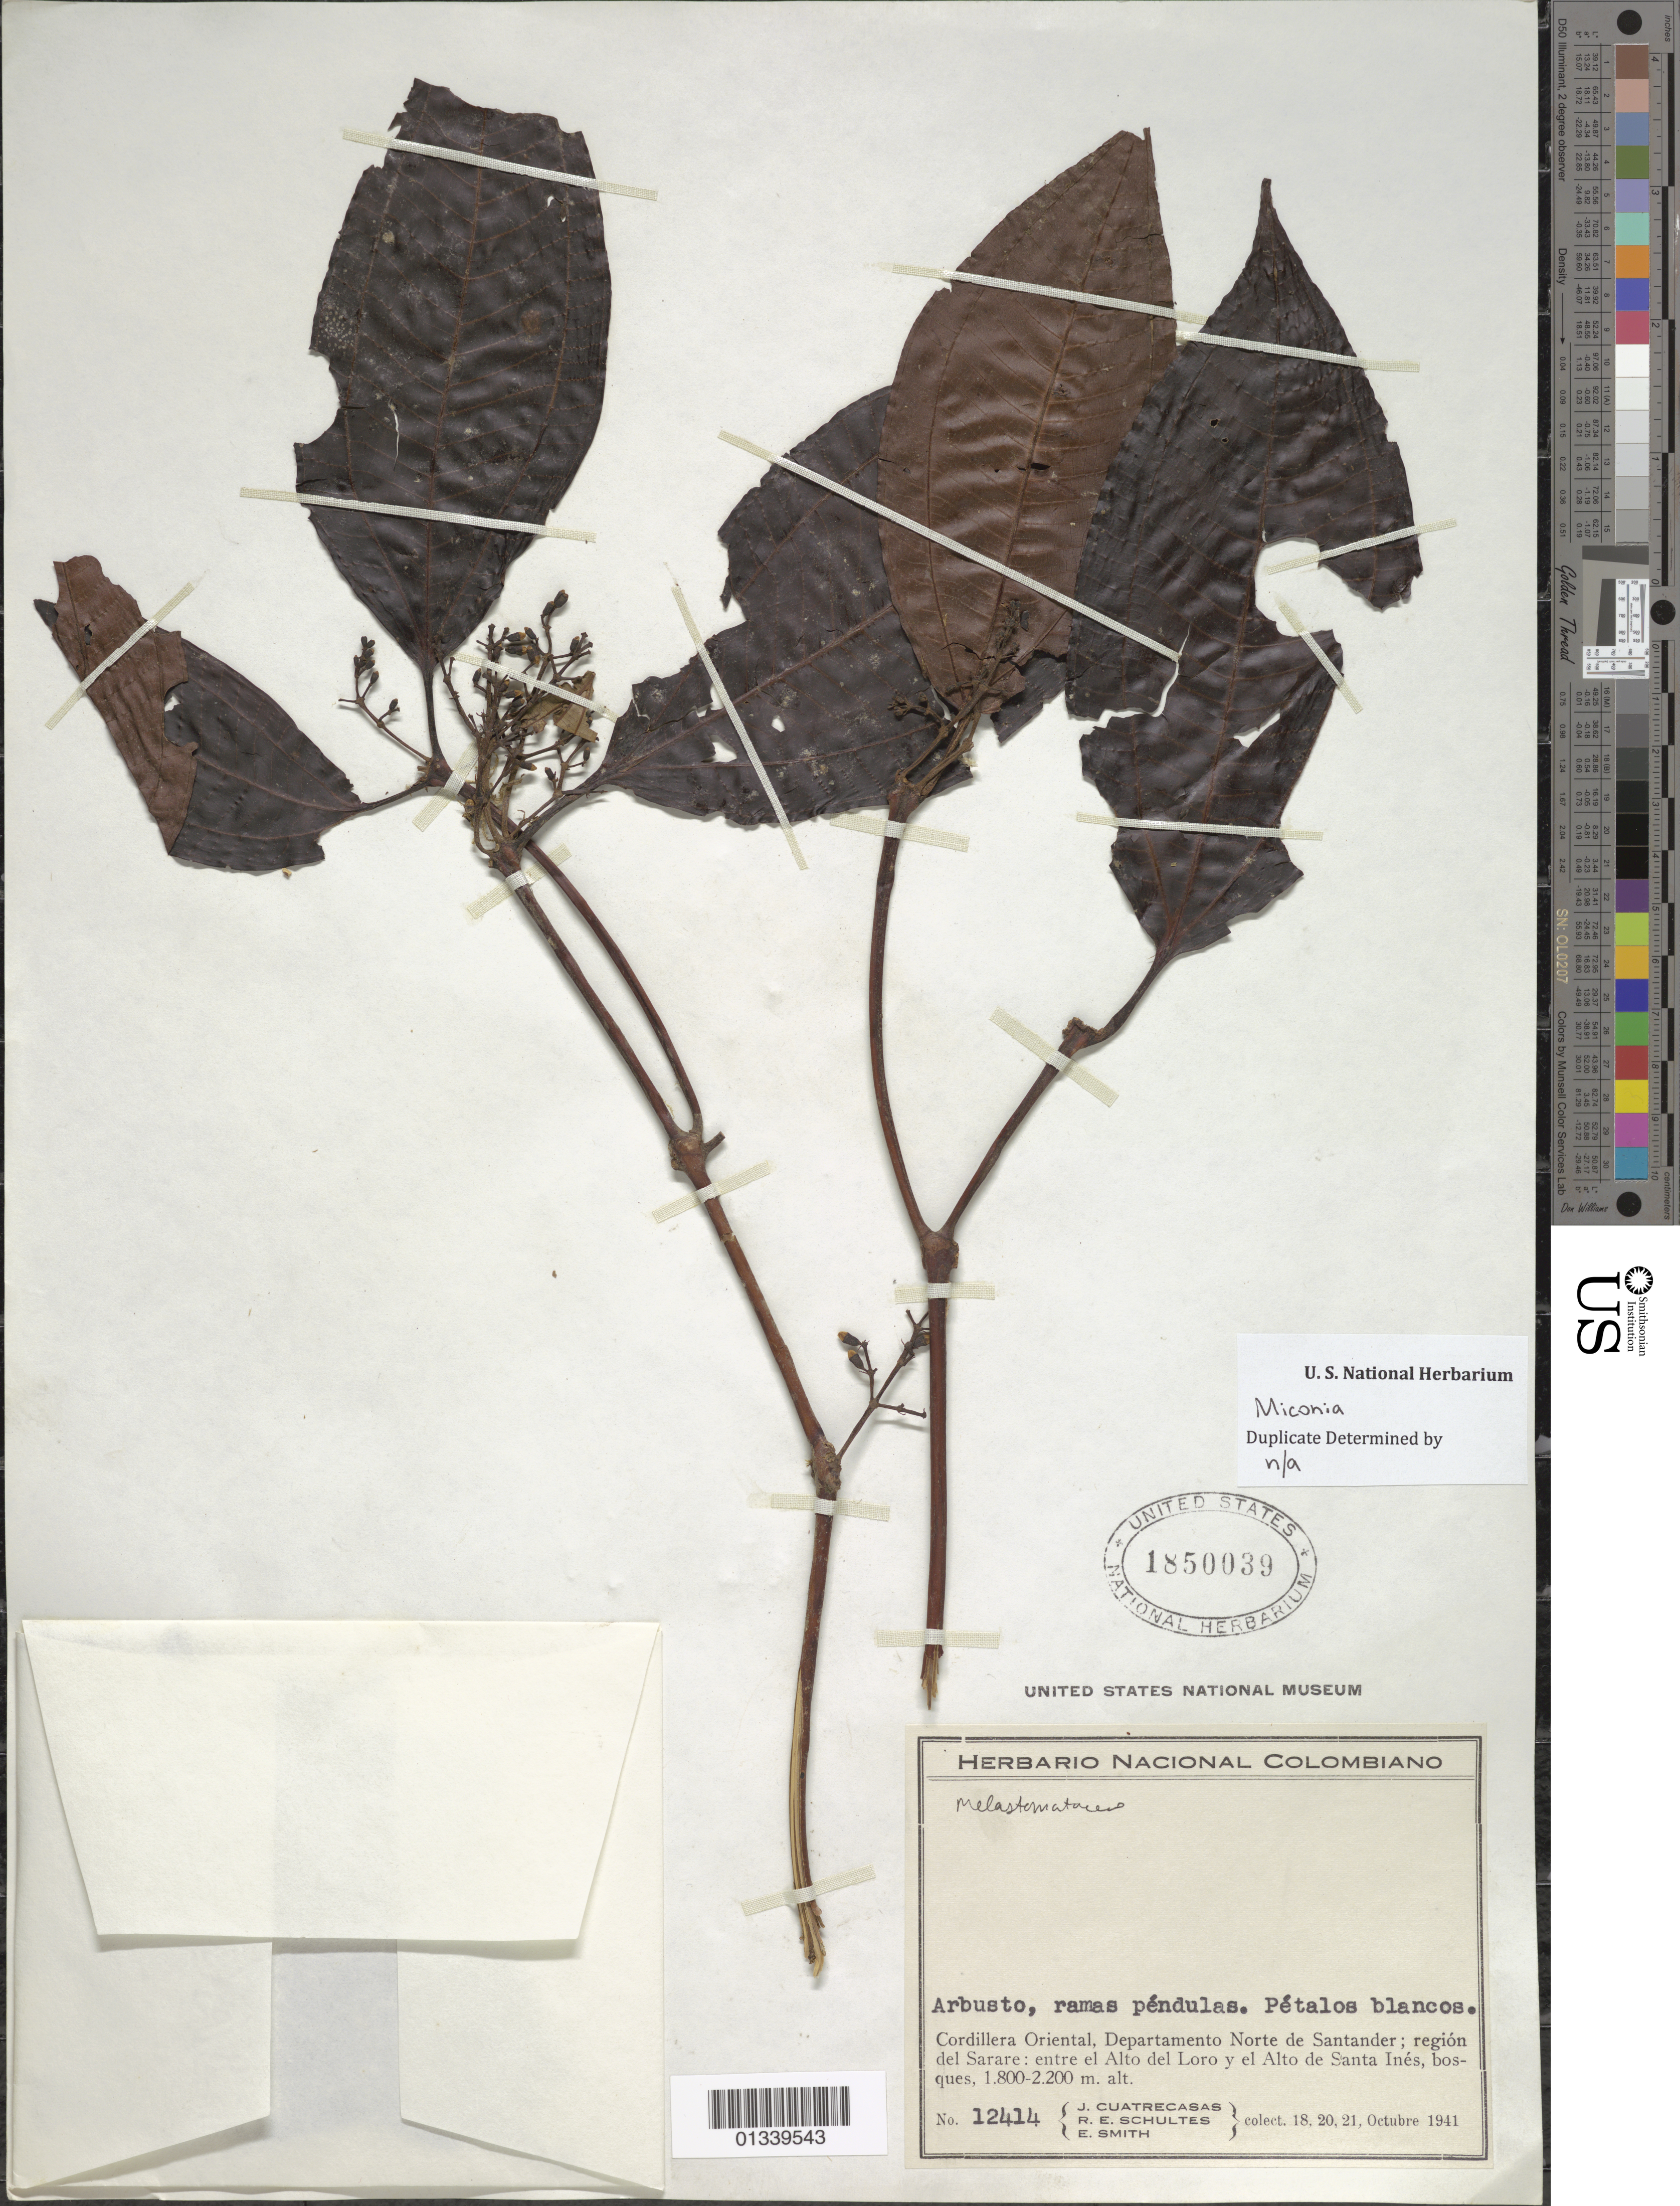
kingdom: Plantae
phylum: Tracheophyta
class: Magnoliopsida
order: Myrtales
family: Melastomataceae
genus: Miconia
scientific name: Miconia sp.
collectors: J. Cuatrecasas, R. E. Schultes & E. E. Smith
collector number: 12414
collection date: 1941-10-18/1941-10-21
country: Colombia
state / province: Norte de Santander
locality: Cordillera Oriental: region del Sarare: entre el Alto del Loro y el Alto de Santa Ines.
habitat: Bosque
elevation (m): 1800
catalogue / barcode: US 1850039